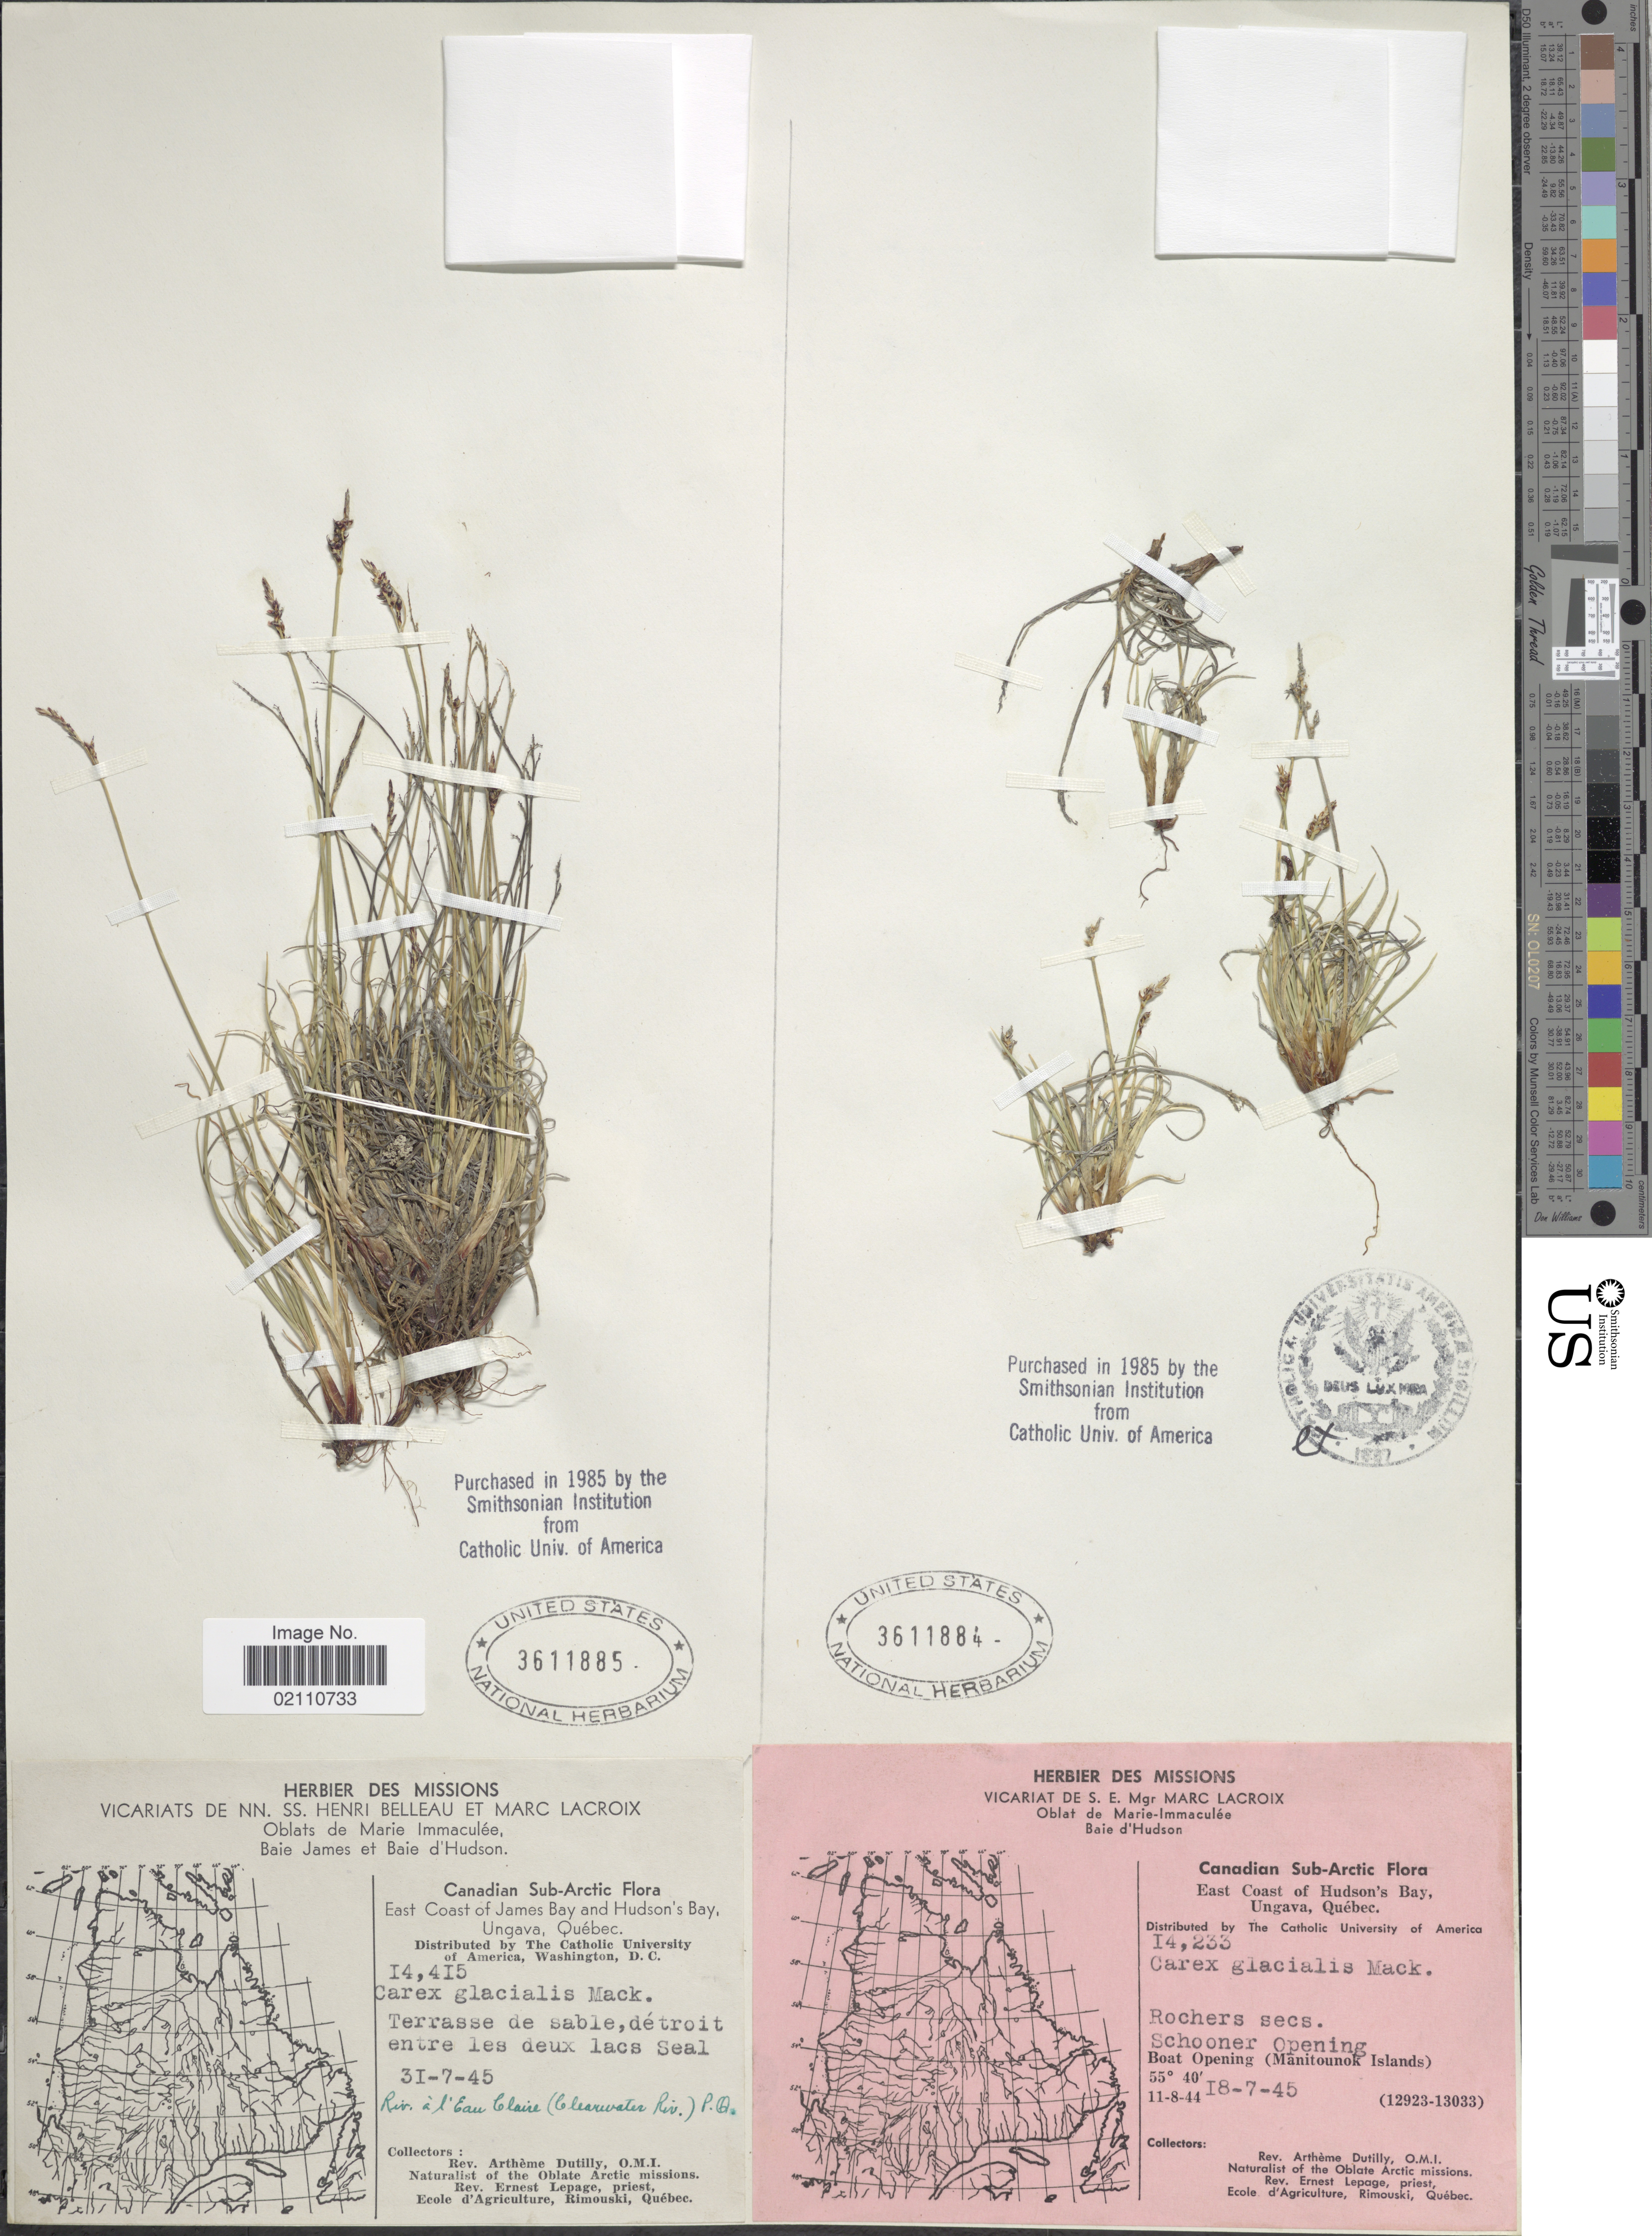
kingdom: Plantae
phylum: Tracheophyta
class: Liliopsida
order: Poales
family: Cyperaceae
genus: Carex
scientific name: Carex glacialis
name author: Mack.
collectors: A. Dutilly & E. Lepage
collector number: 14233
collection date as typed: Transcribed d/m/y: 11/8/44 to 18/7/45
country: Canada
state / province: Quebec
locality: Canadian Sub-Arctic, East Coast of Hudson Bay, Ungava, Rochers secs., Schooner Opening Boat Opening (Manitounok Islands)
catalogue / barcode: US 3611884-2